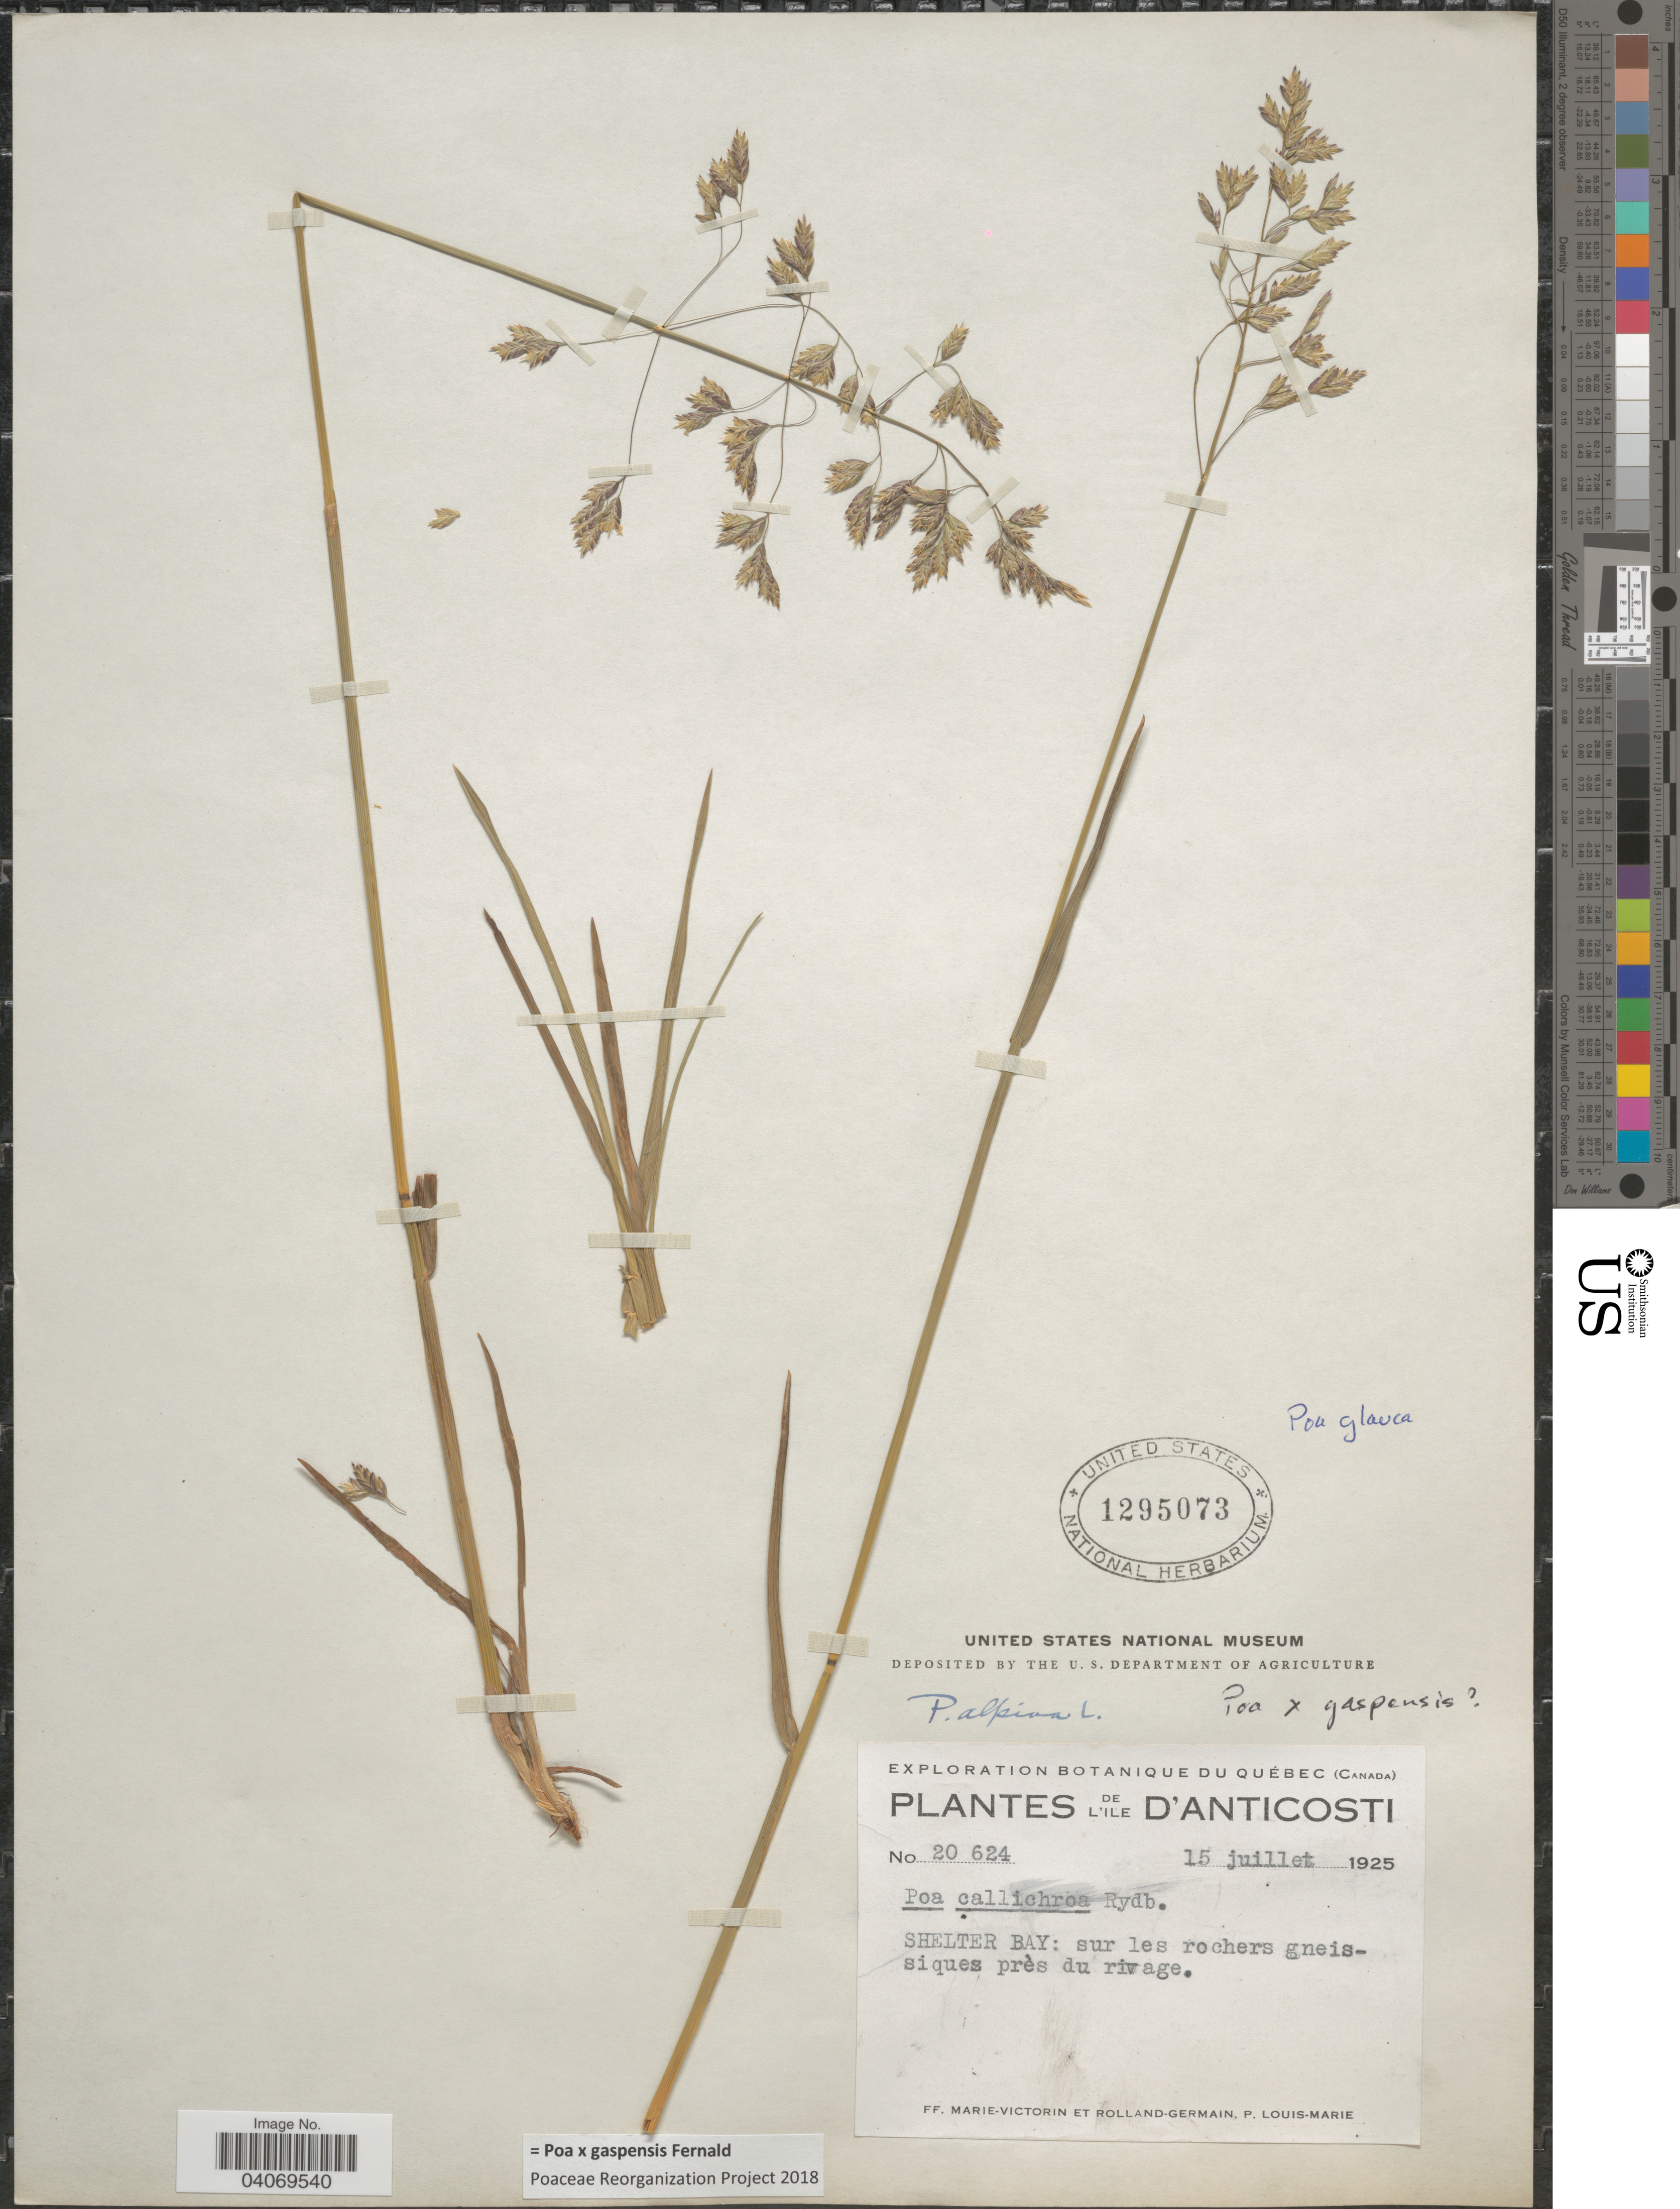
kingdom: Plantae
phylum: Tracheophyta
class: Liliopsida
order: Poales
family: Poaceae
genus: Poa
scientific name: Poa x gaspensis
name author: Fernald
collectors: F. Marie-Victorin, Rolland-Germain & L.-M. LaLonde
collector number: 20624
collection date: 1925-07-15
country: Canada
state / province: Quebec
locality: Exploration Botanique du Québec (Canada). L'Ile d'Anticosti. Shelter Bay: sur les rochers gneissiques près du rivage.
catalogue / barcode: US 1295073